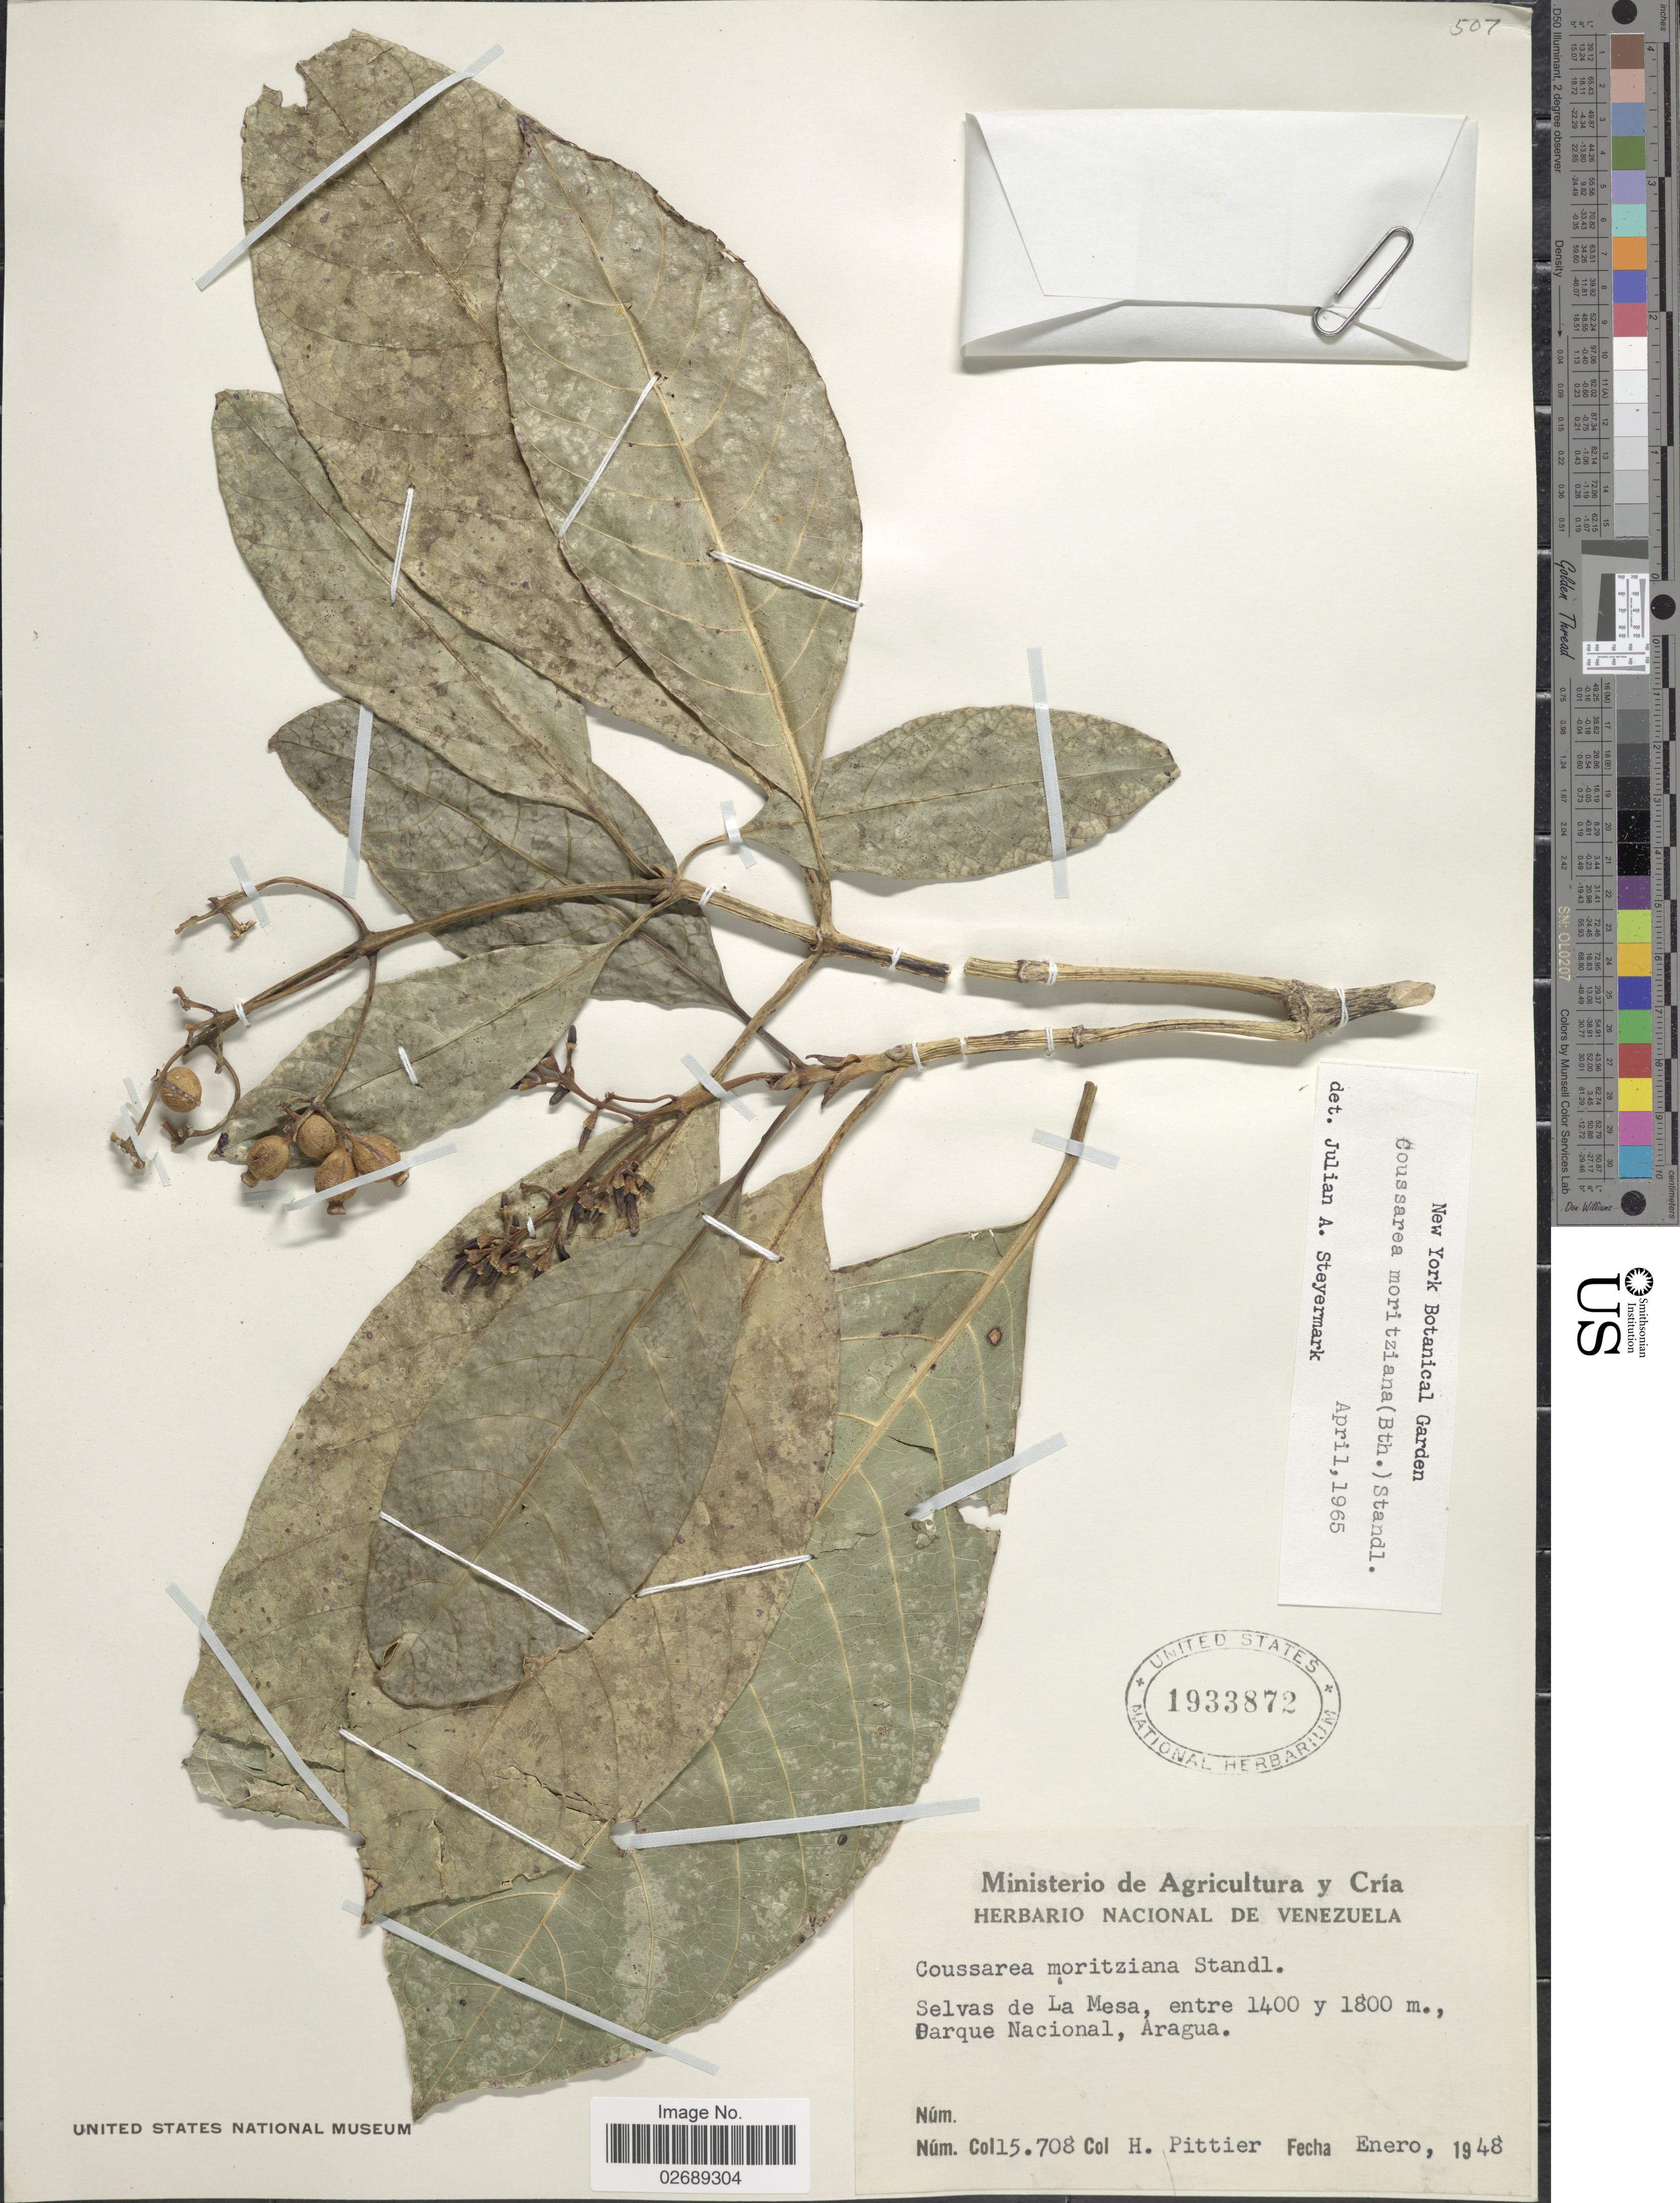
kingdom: Plantae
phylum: Tracheophyta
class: Magnoliopsida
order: Gentianales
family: Rubiaceae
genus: Coussarea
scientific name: Coussarea moritziana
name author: (Benth.) Standl.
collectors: H. F. Pittier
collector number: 15708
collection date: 1948-01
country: Venezuela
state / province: Aragua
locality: Selvas de La Mesa, Parque Nacional, Aragua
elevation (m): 1400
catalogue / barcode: US 1933872